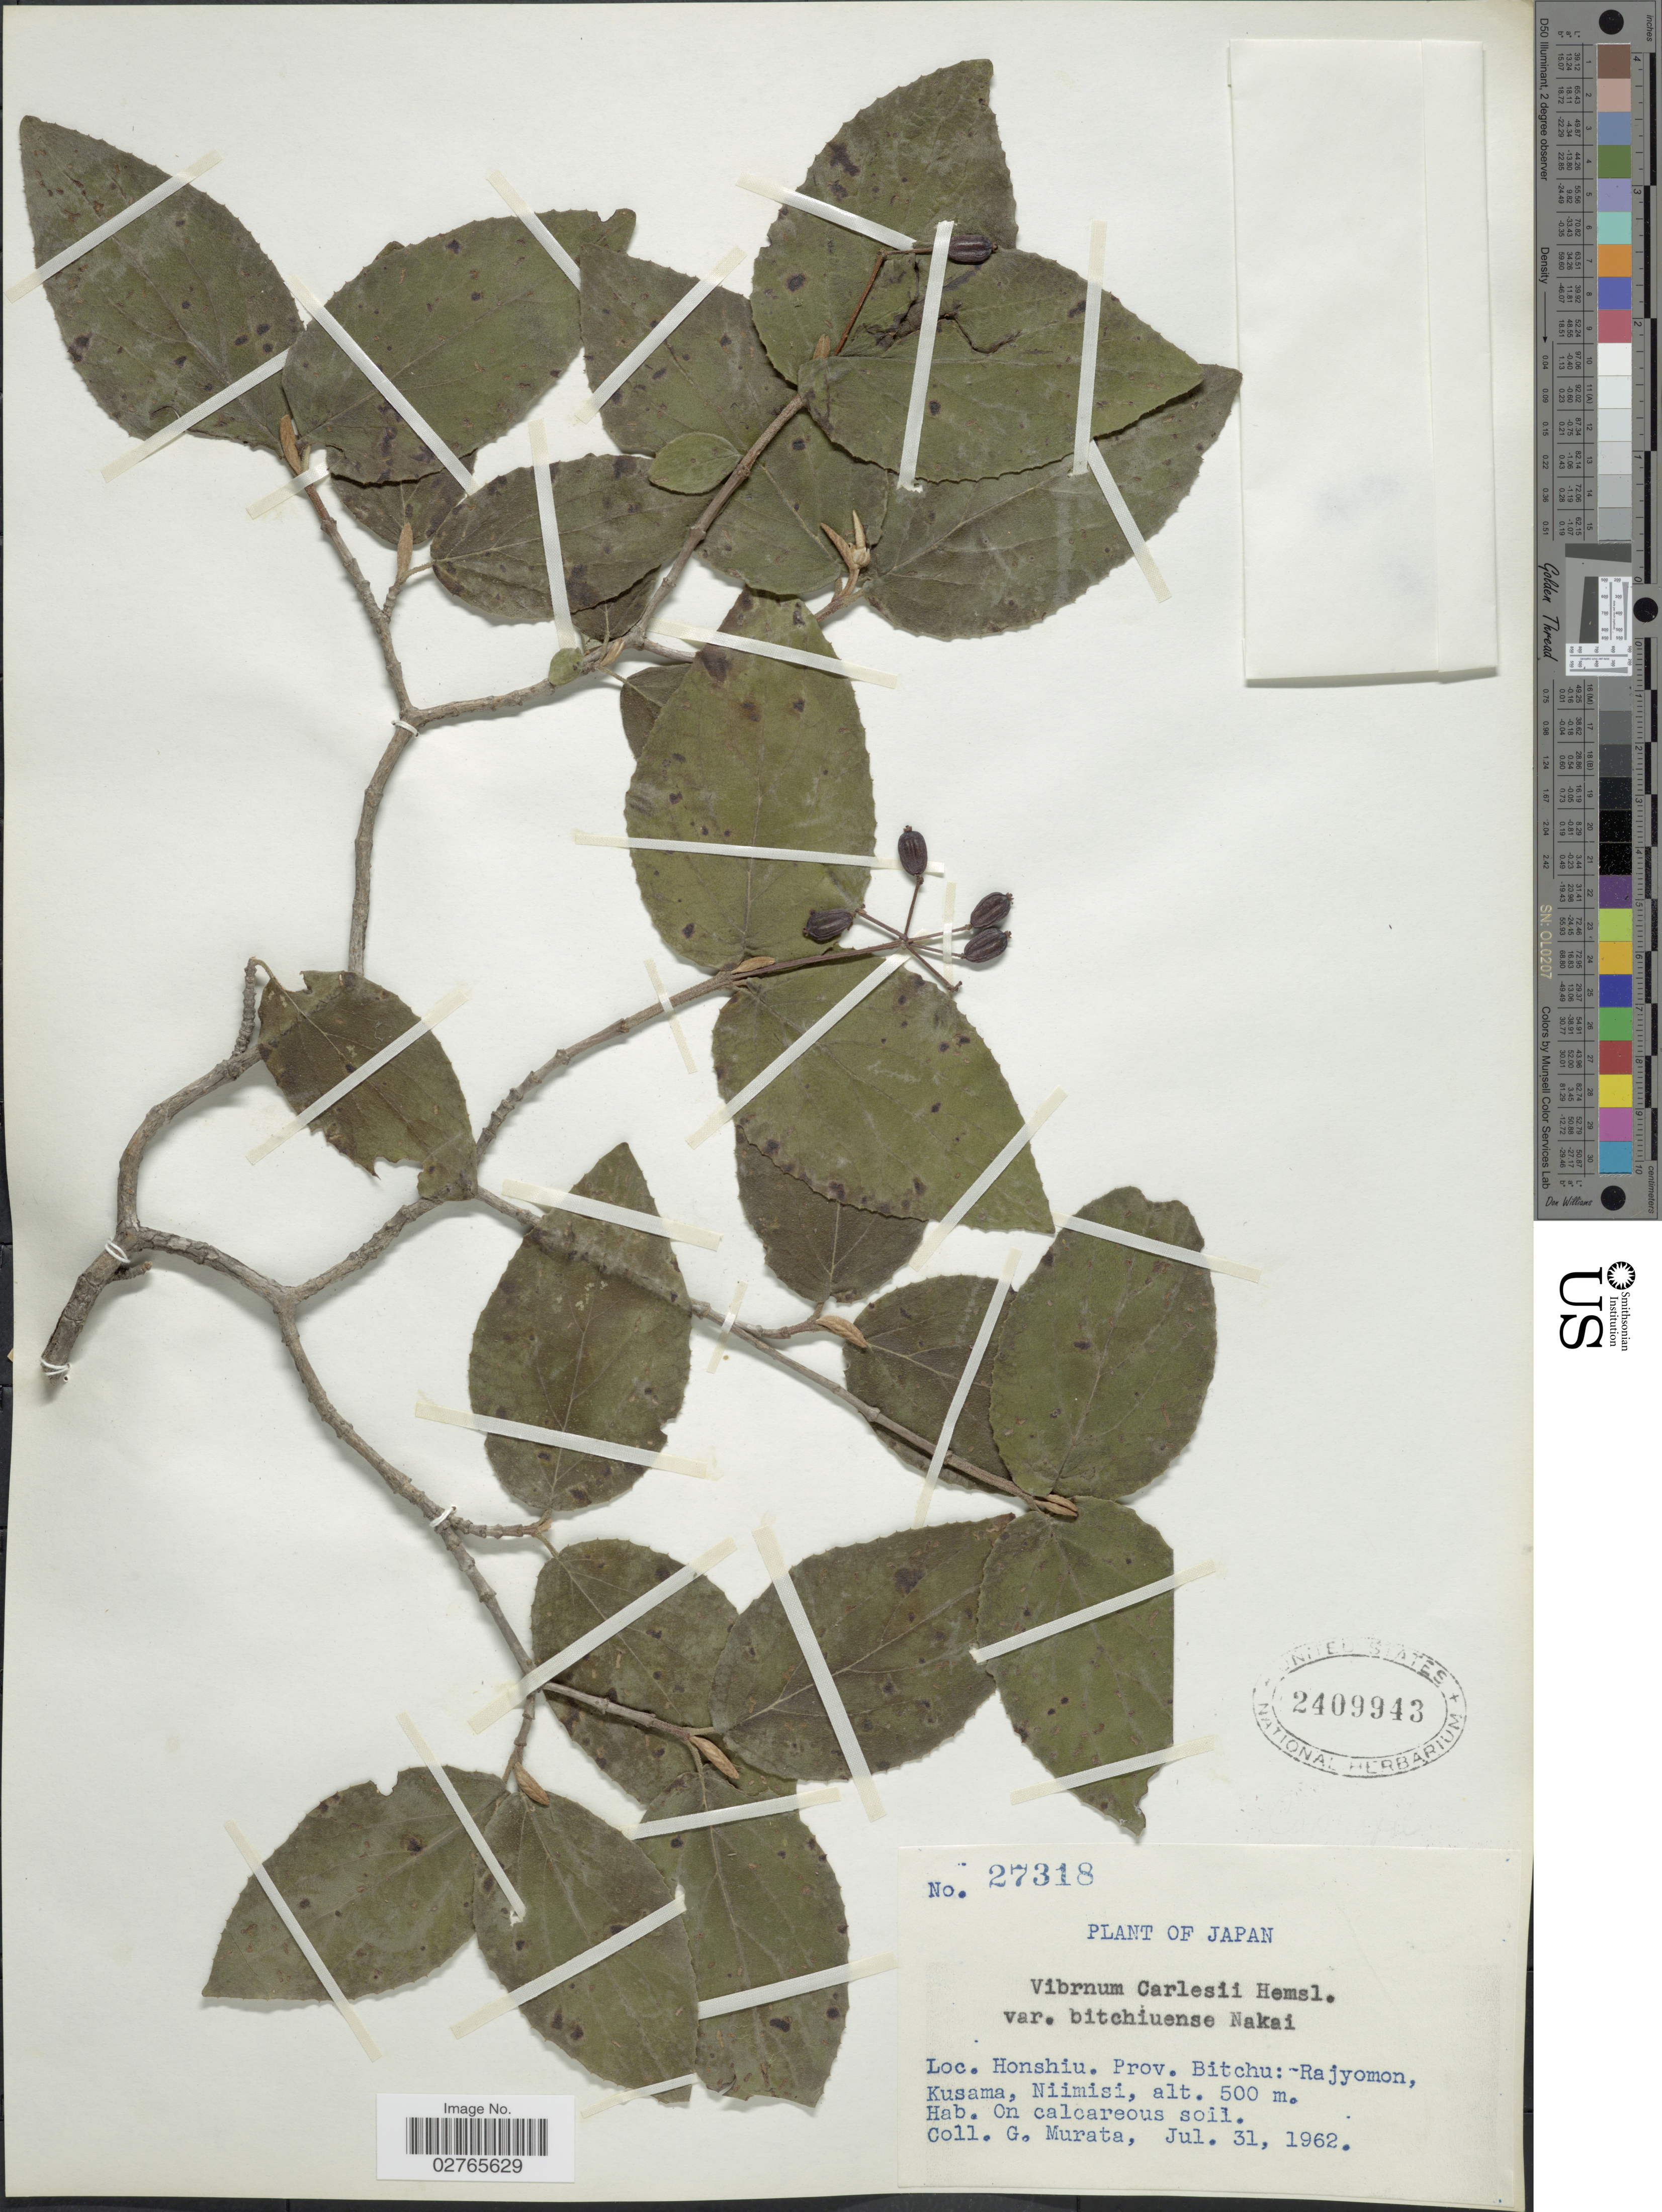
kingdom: Plantae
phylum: Tracheophyta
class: Magnoliopsida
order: Dipsacales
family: Viburnaceae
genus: Viburnum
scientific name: Viburnum carlesii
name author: Hemsl.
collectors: G. Murata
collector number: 27318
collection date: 1962-07-31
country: Japan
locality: Honshiu. Prov. Bitchu: -Rajyomon, Kusama, Niimisi.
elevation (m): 500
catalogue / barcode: US 2409943